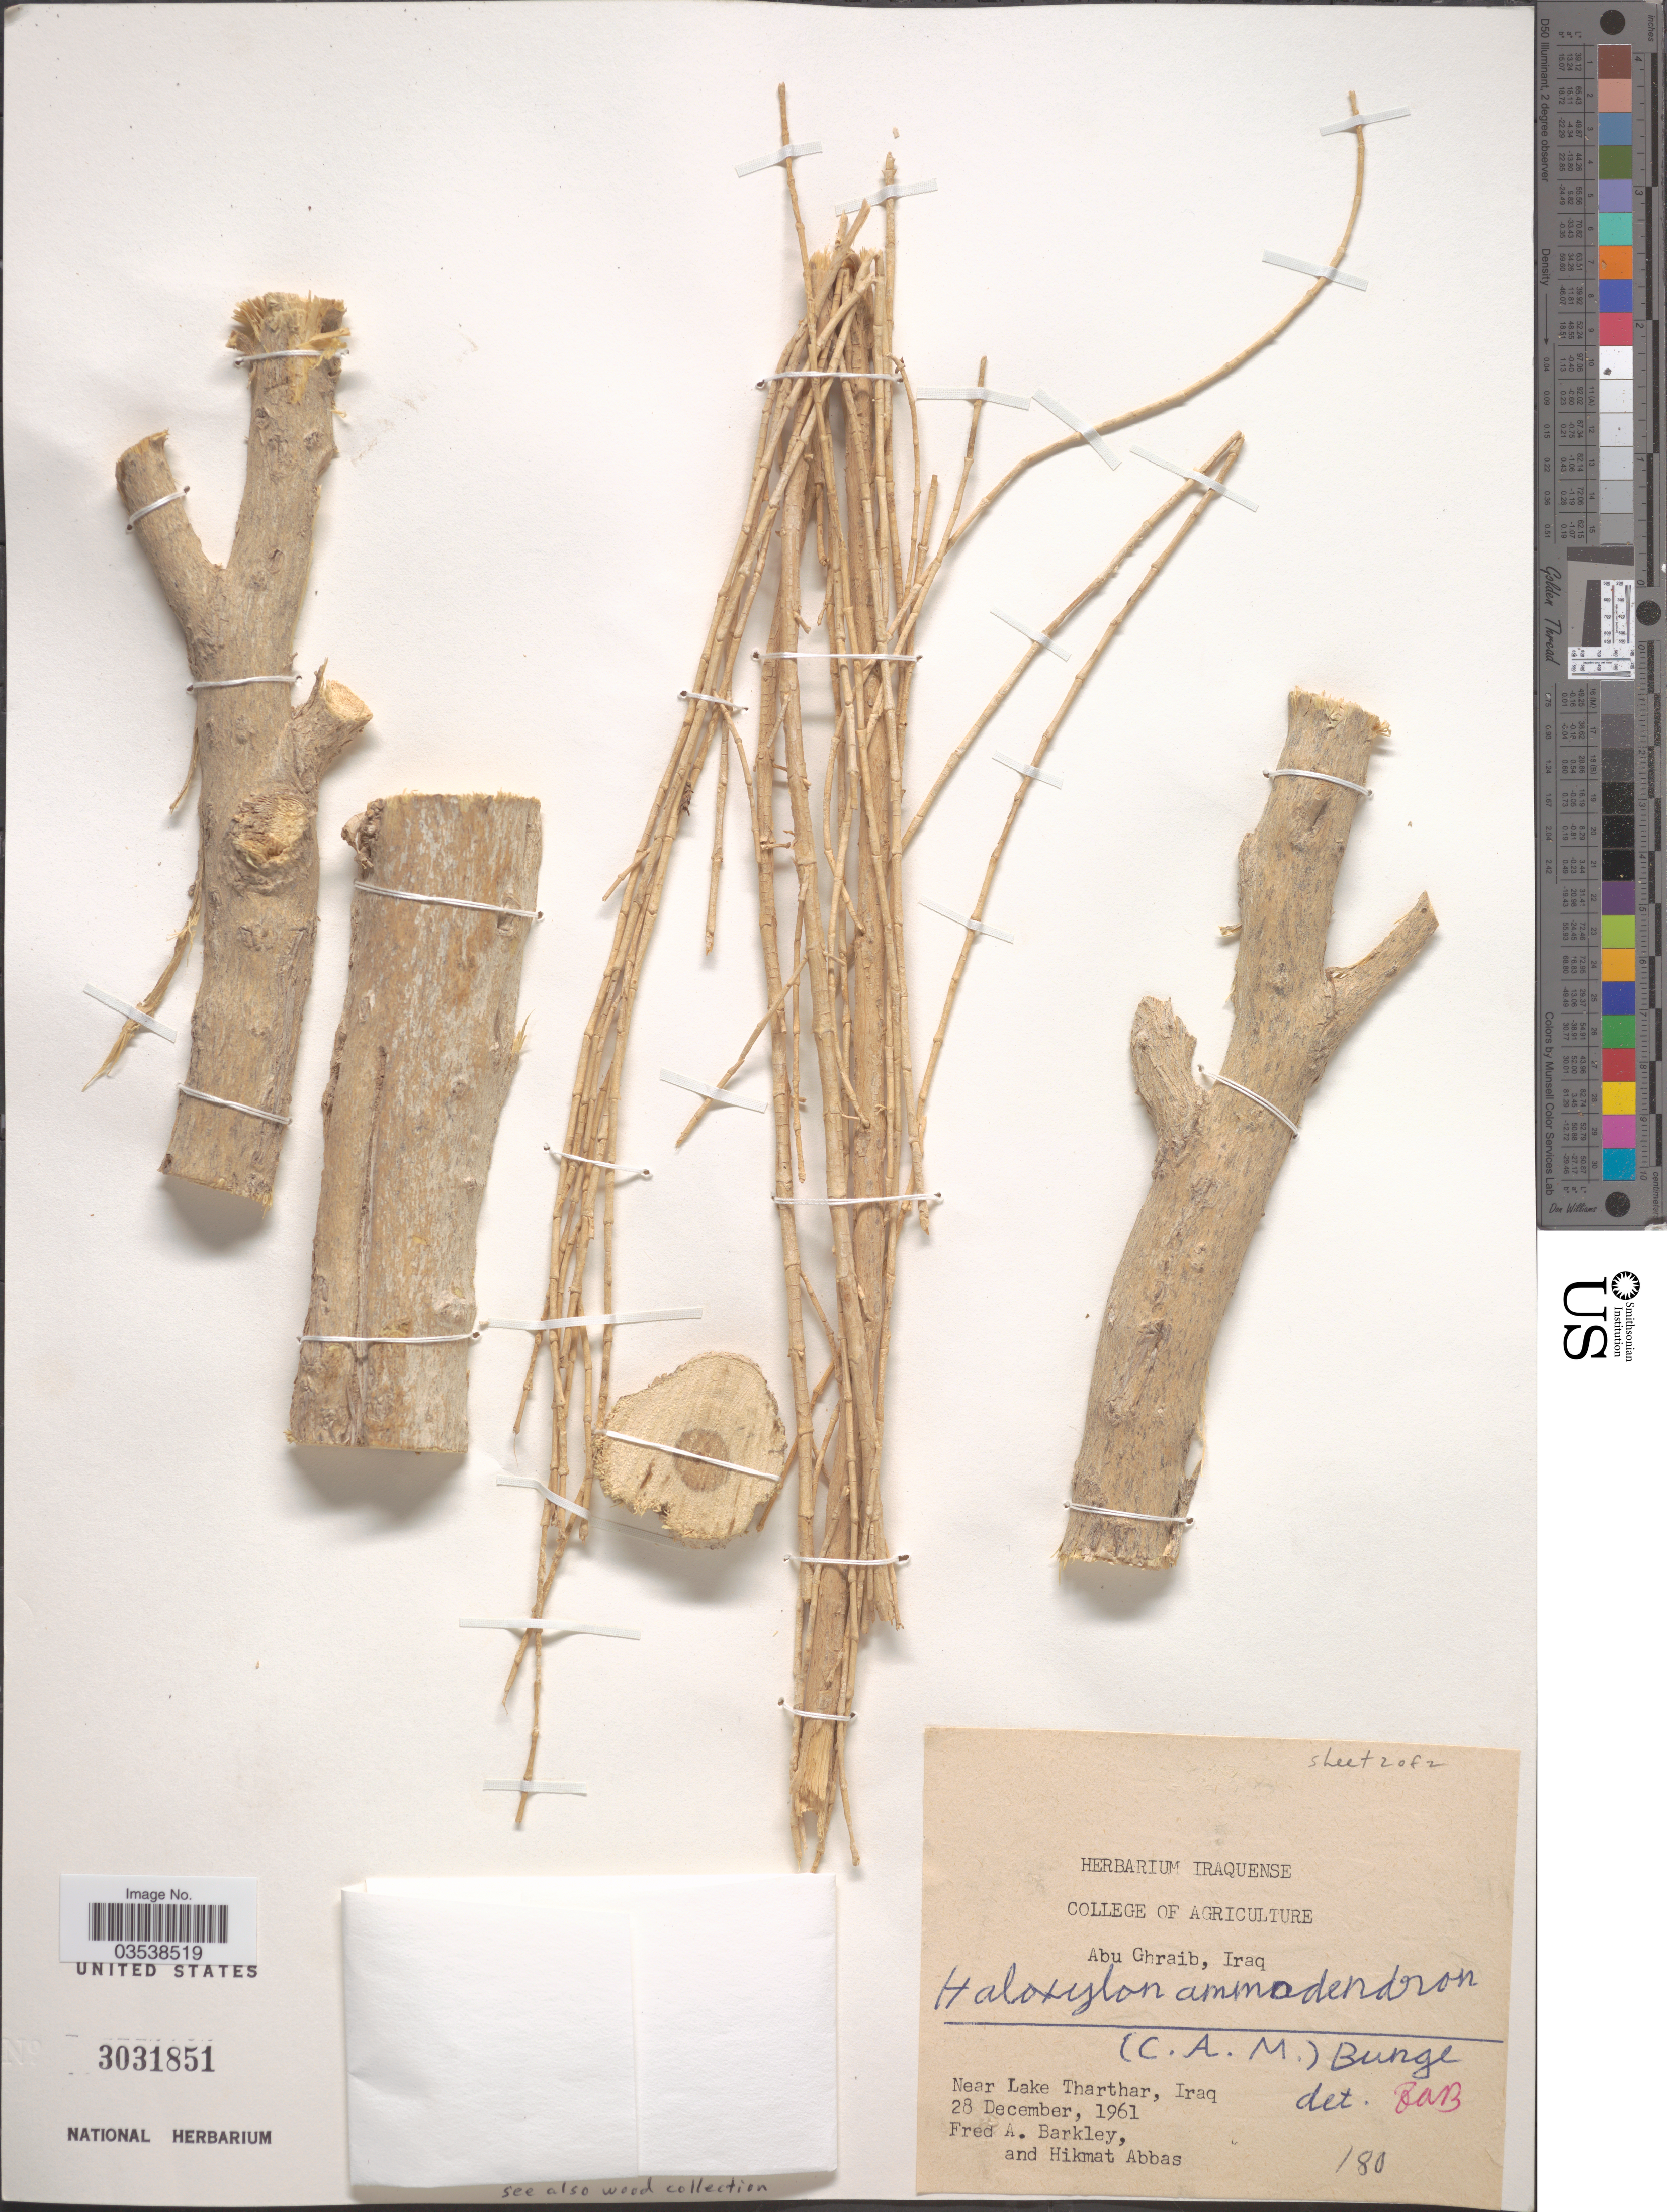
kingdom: Plantae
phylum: Tracheophyta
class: Magnoliopsida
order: Caryophyllales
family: Amaranthaceae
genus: Haloxylon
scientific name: Haloxylon ammodendron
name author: (C.A. Mey.) Bunge ex Fenzl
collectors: F. A. Barkley & H. Abbas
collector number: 180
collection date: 1961-12-28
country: Iraq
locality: Abu Ghraib. Near Lake Tharthar.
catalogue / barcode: US 3031851